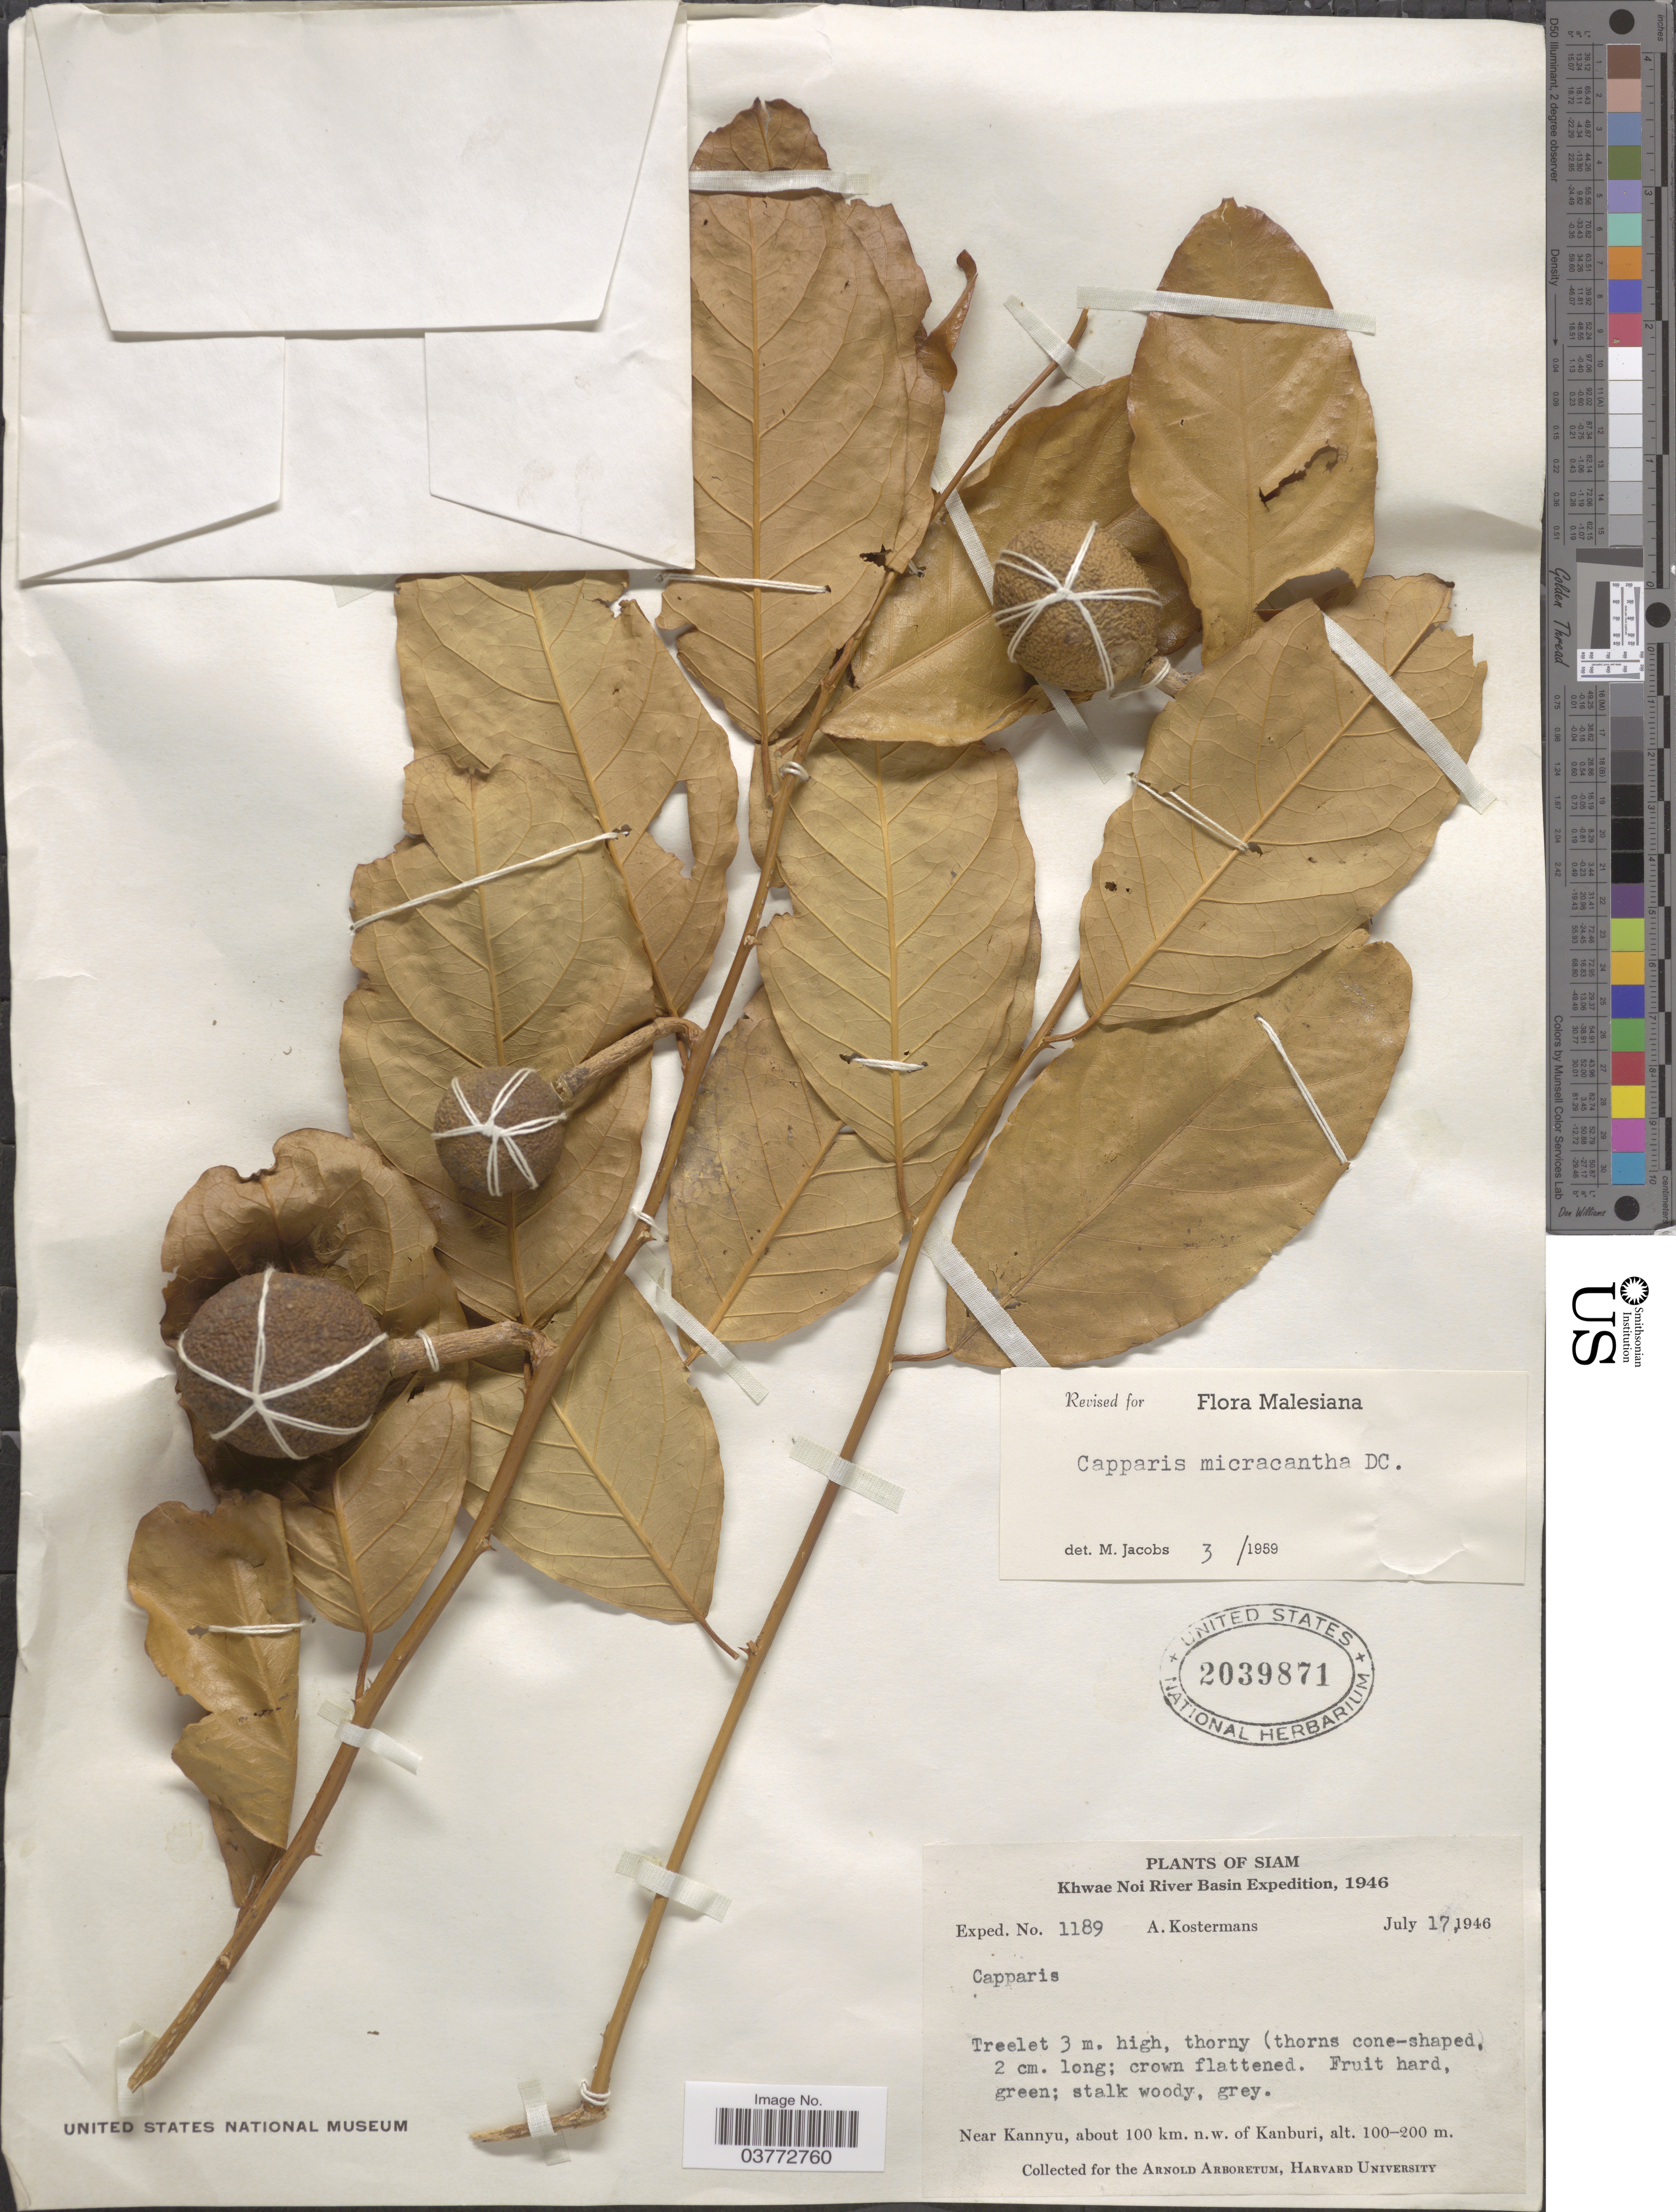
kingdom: Plantae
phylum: Tracheophyta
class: Magnoliopsida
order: Brassicales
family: Capparaceae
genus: Capparis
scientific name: Capparis micracantha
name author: DC.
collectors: A. J. G. Kostermans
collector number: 1189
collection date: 1946-07-17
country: Thailand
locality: Siam. Khwae Noi River Basin. Near Kannyu, about 100 km. n.w. of Kanburi.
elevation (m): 100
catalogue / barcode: US 2039871